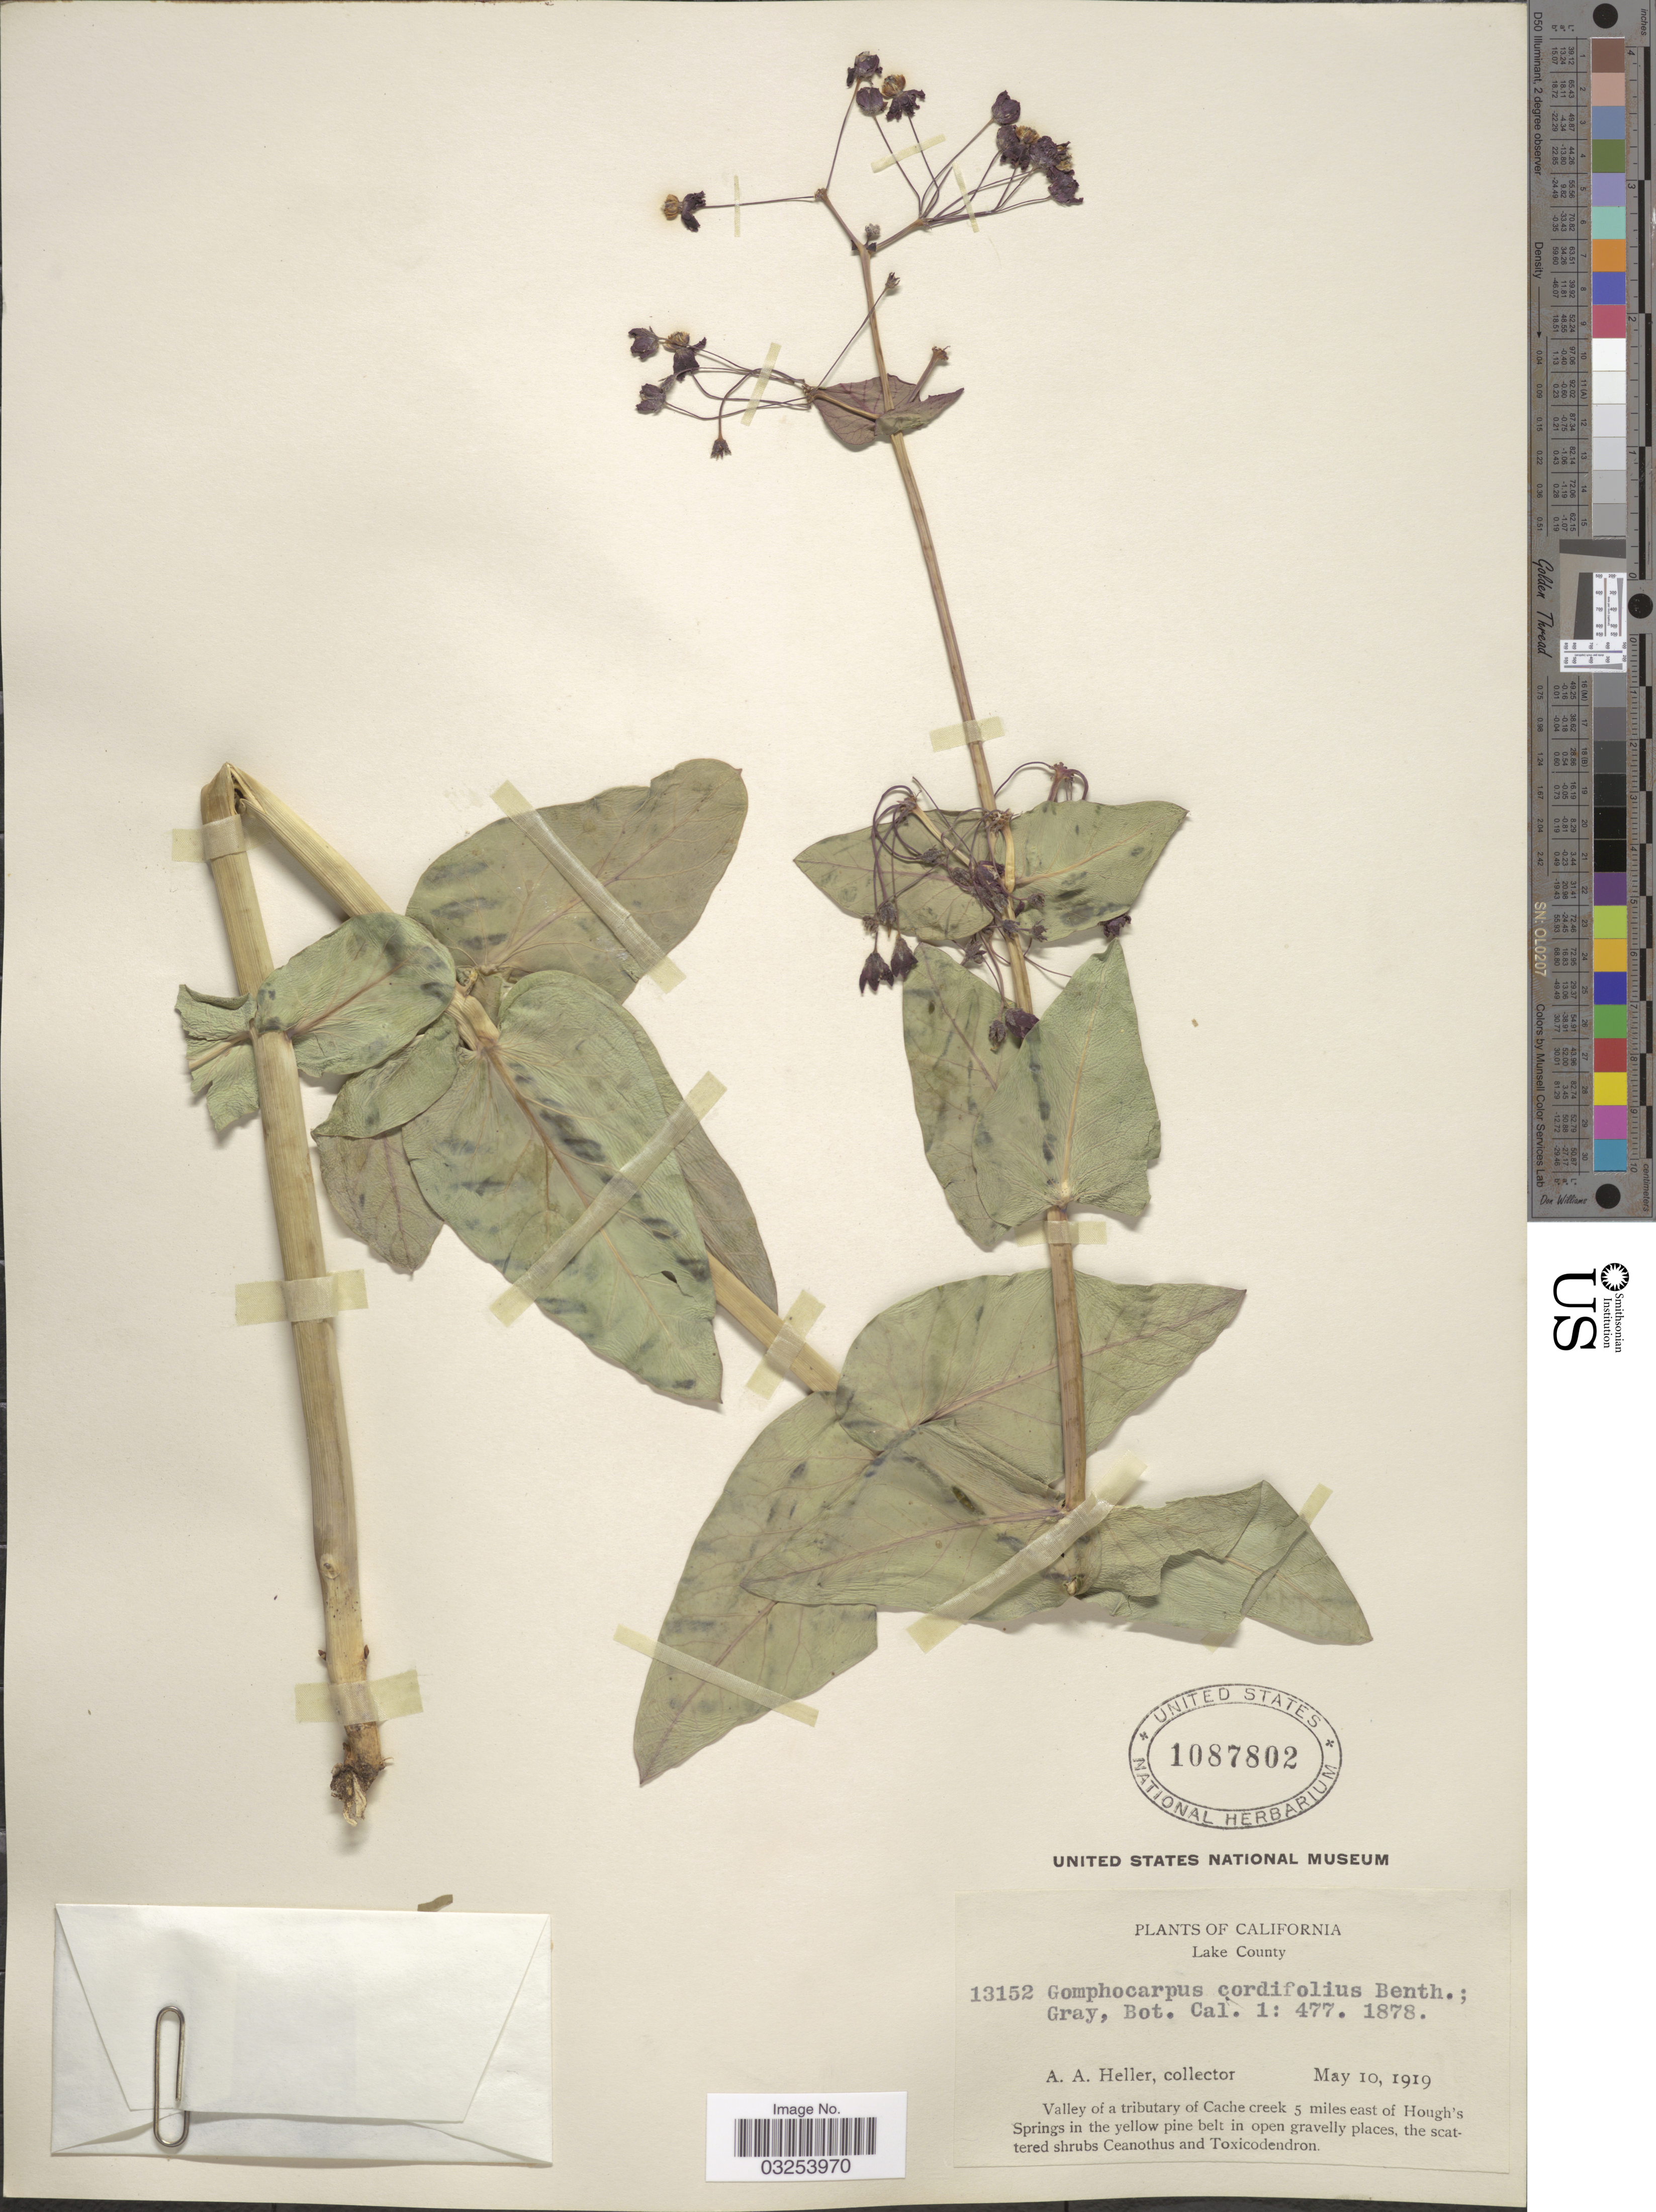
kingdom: Plantae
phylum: Tracheophyta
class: Magnoliopsida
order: Gentianales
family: Apocynaceae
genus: Asclepias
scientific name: Asclepias cordifolia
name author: (Benth.) Jeps.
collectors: A. A. Heller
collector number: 13152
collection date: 1919-05-10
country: United States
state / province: California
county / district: Lake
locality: Lake County. Valley of a tributary of Cache Creek 5 miles east of Hough's Springs.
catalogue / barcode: US 1087802